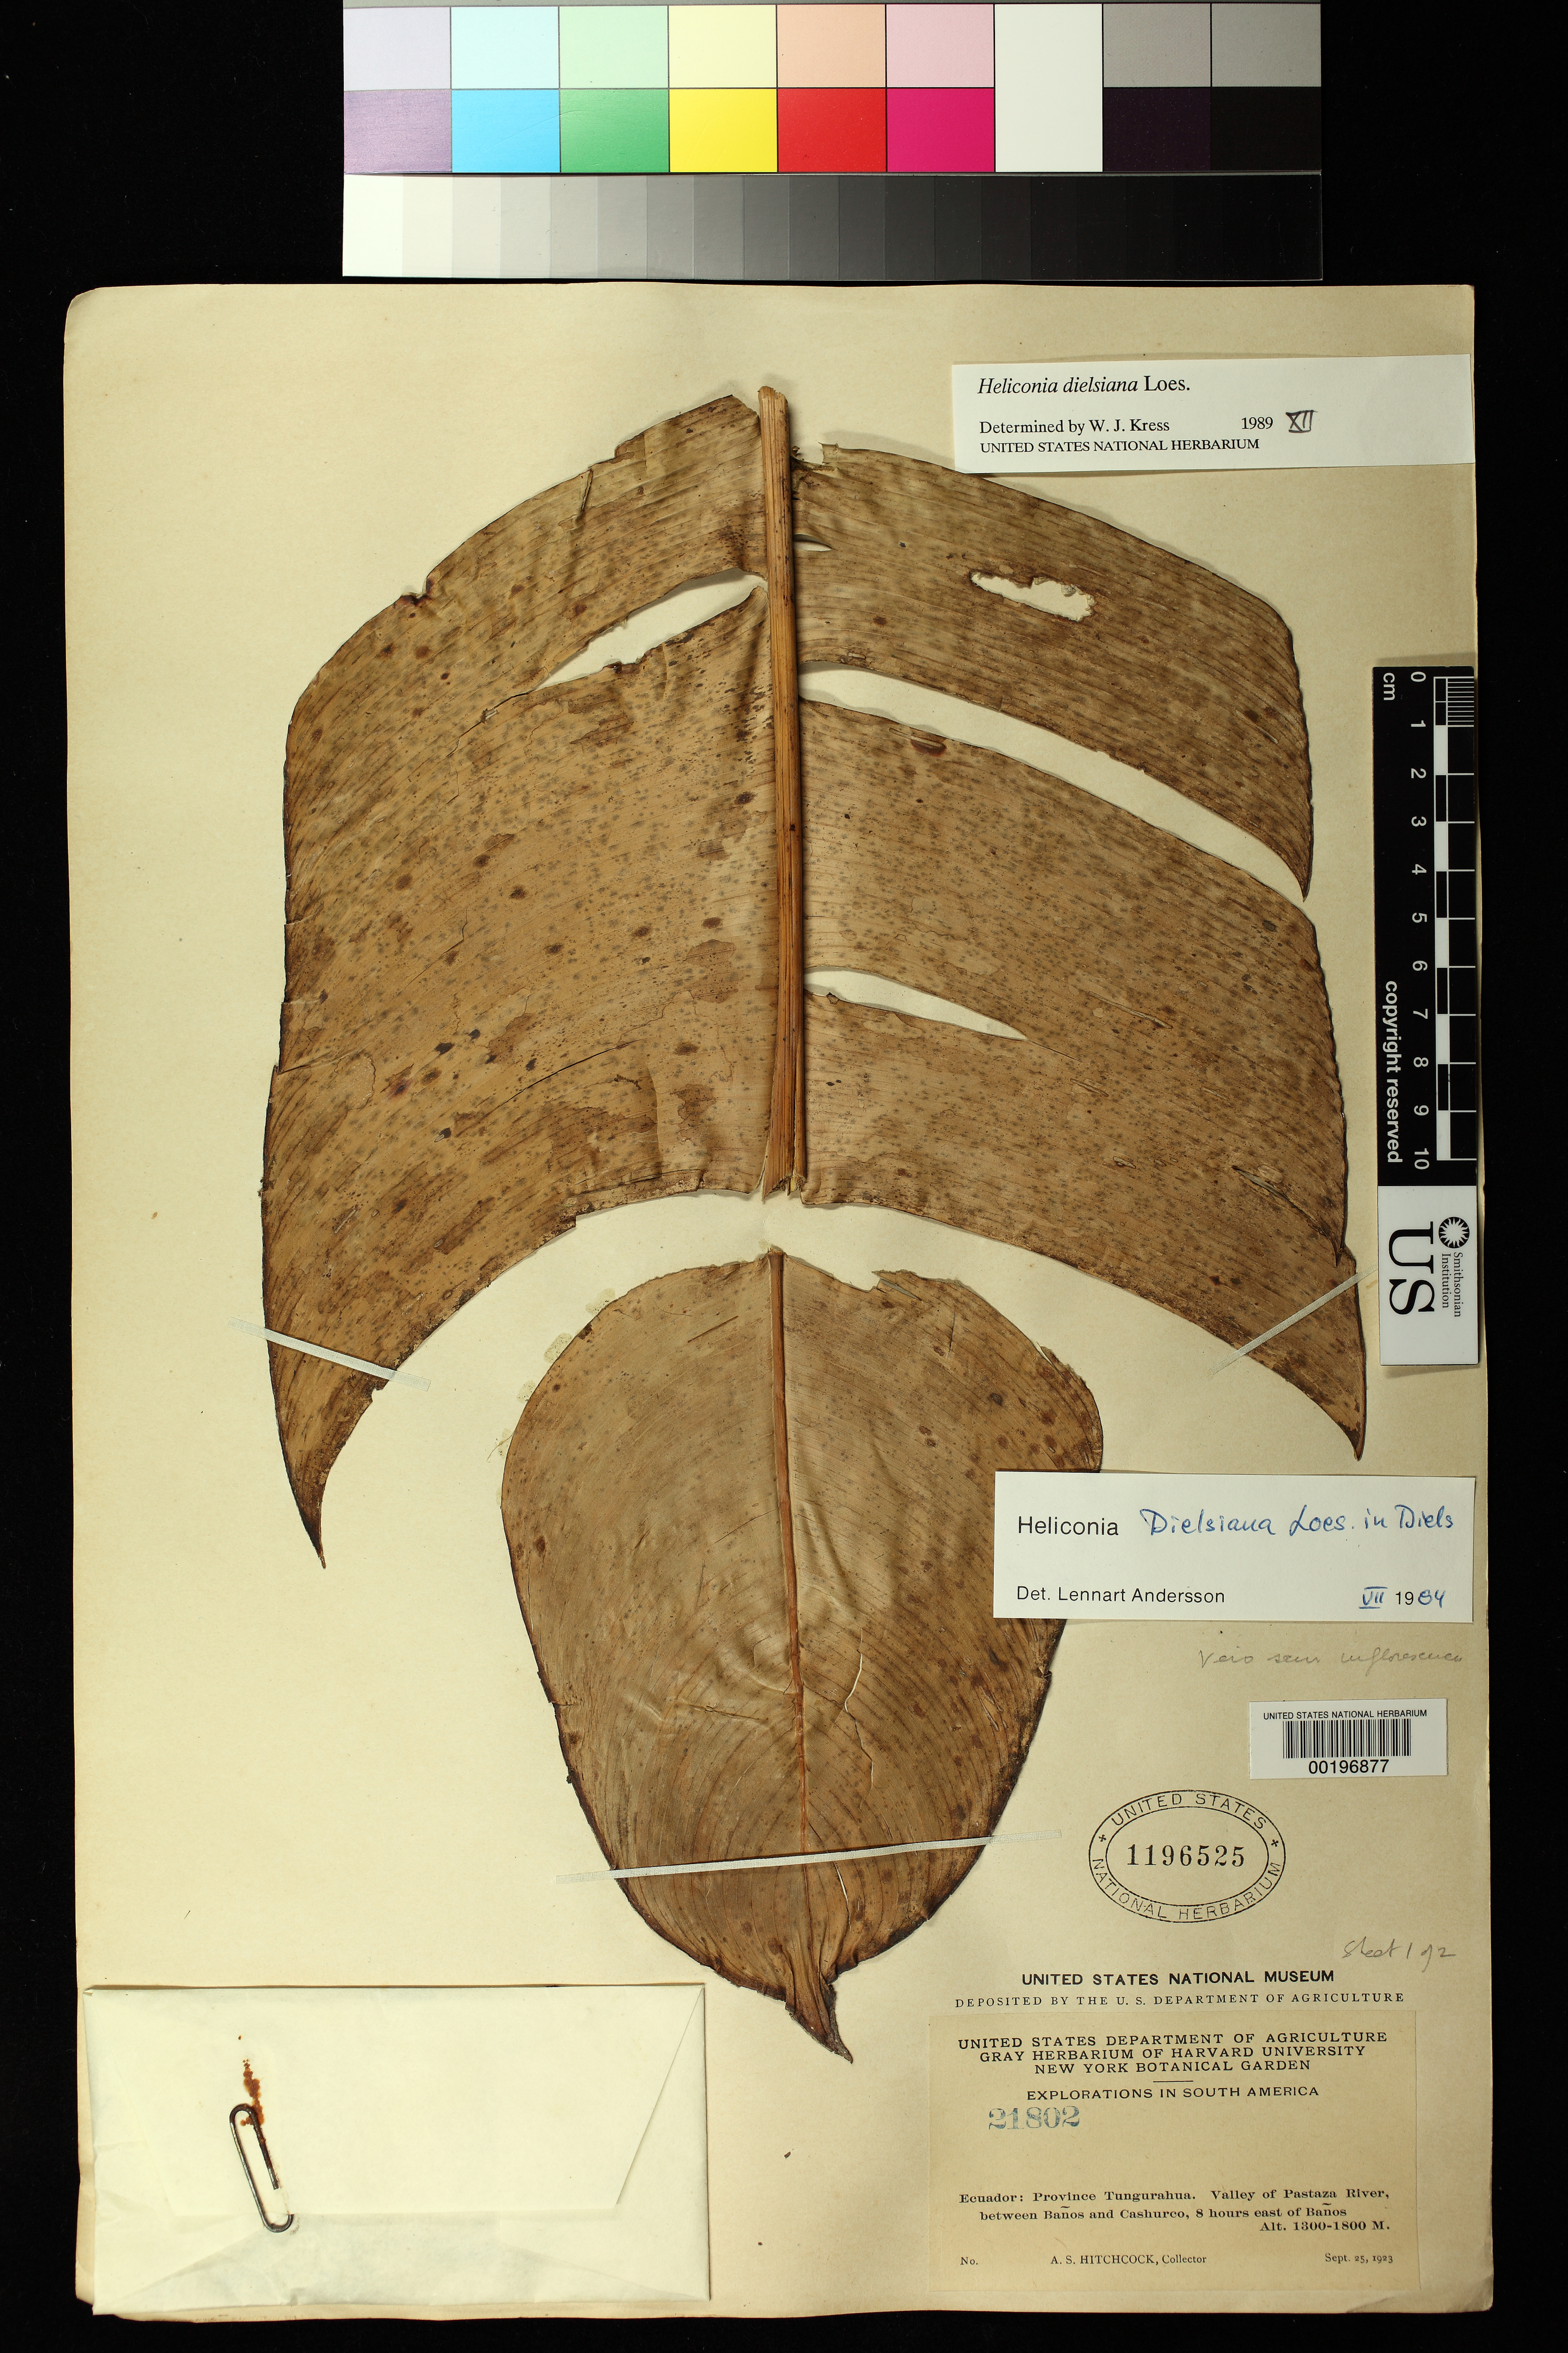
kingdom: Plantae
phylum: Tracheophyta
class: Liliopsida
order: Zingiberales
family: Heliconiaceae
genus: Heliconia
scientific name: Heliconia dielsiana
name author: Loes.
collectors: A. S. Hitchcock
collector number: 21802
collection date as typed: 25 Sep 1923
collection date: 1923-09-25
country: Ecuador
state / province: Tungurahua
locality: Valley of pastaza River, between banos and cashurco, 8 hours E of banos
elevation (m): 1300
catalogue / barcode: US 1196525